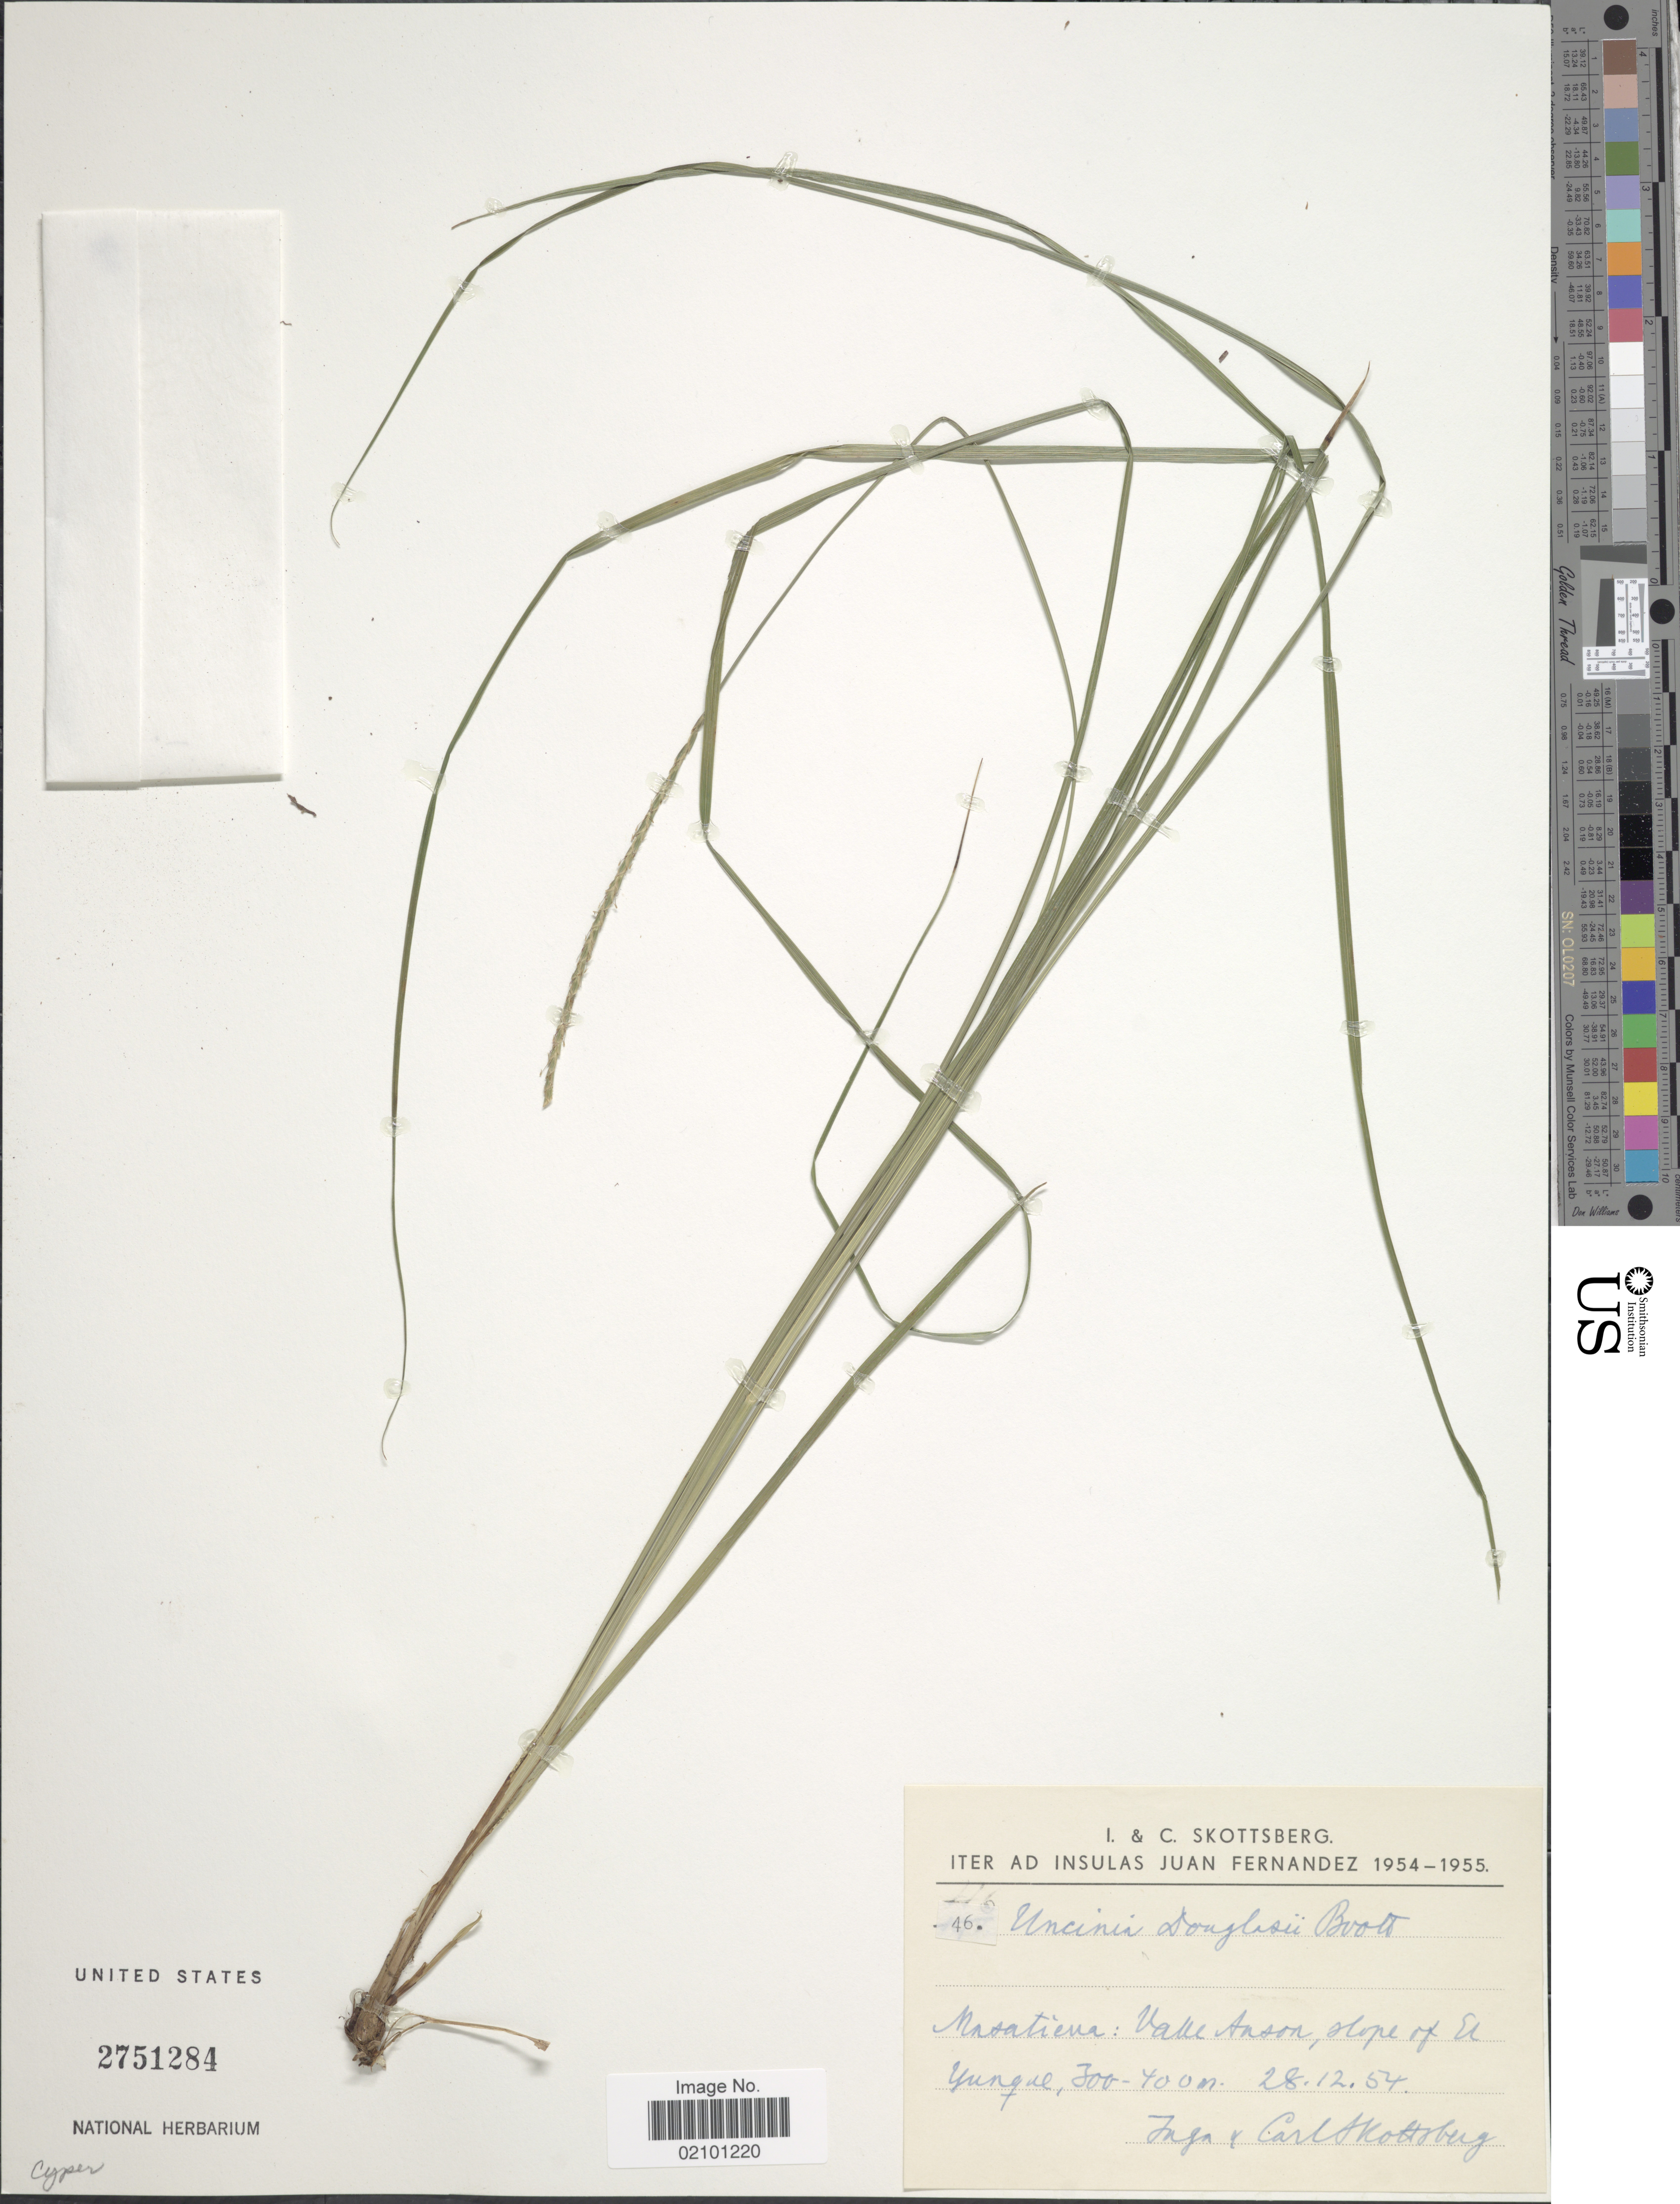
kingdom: Plantae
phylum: Tracheophyta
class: Liliopsida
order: Poales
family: Cyperaceae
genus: Carex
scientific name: Carex fernandesiana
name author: (Nees ex Boeckeler) J.R. Starr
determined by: Strong, Mark T., (BOT), Smithsonian Institution - National Museum of Natural History (UNITED STATES)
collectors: I. Skottsberg & C. Skottsberg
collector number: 46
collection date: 1954-12-28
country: Chile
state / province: Valparaíso (V)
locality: Masa Tierra: Valle Anson, slope of El Yungal.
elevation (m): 300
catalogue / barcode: US 2751284